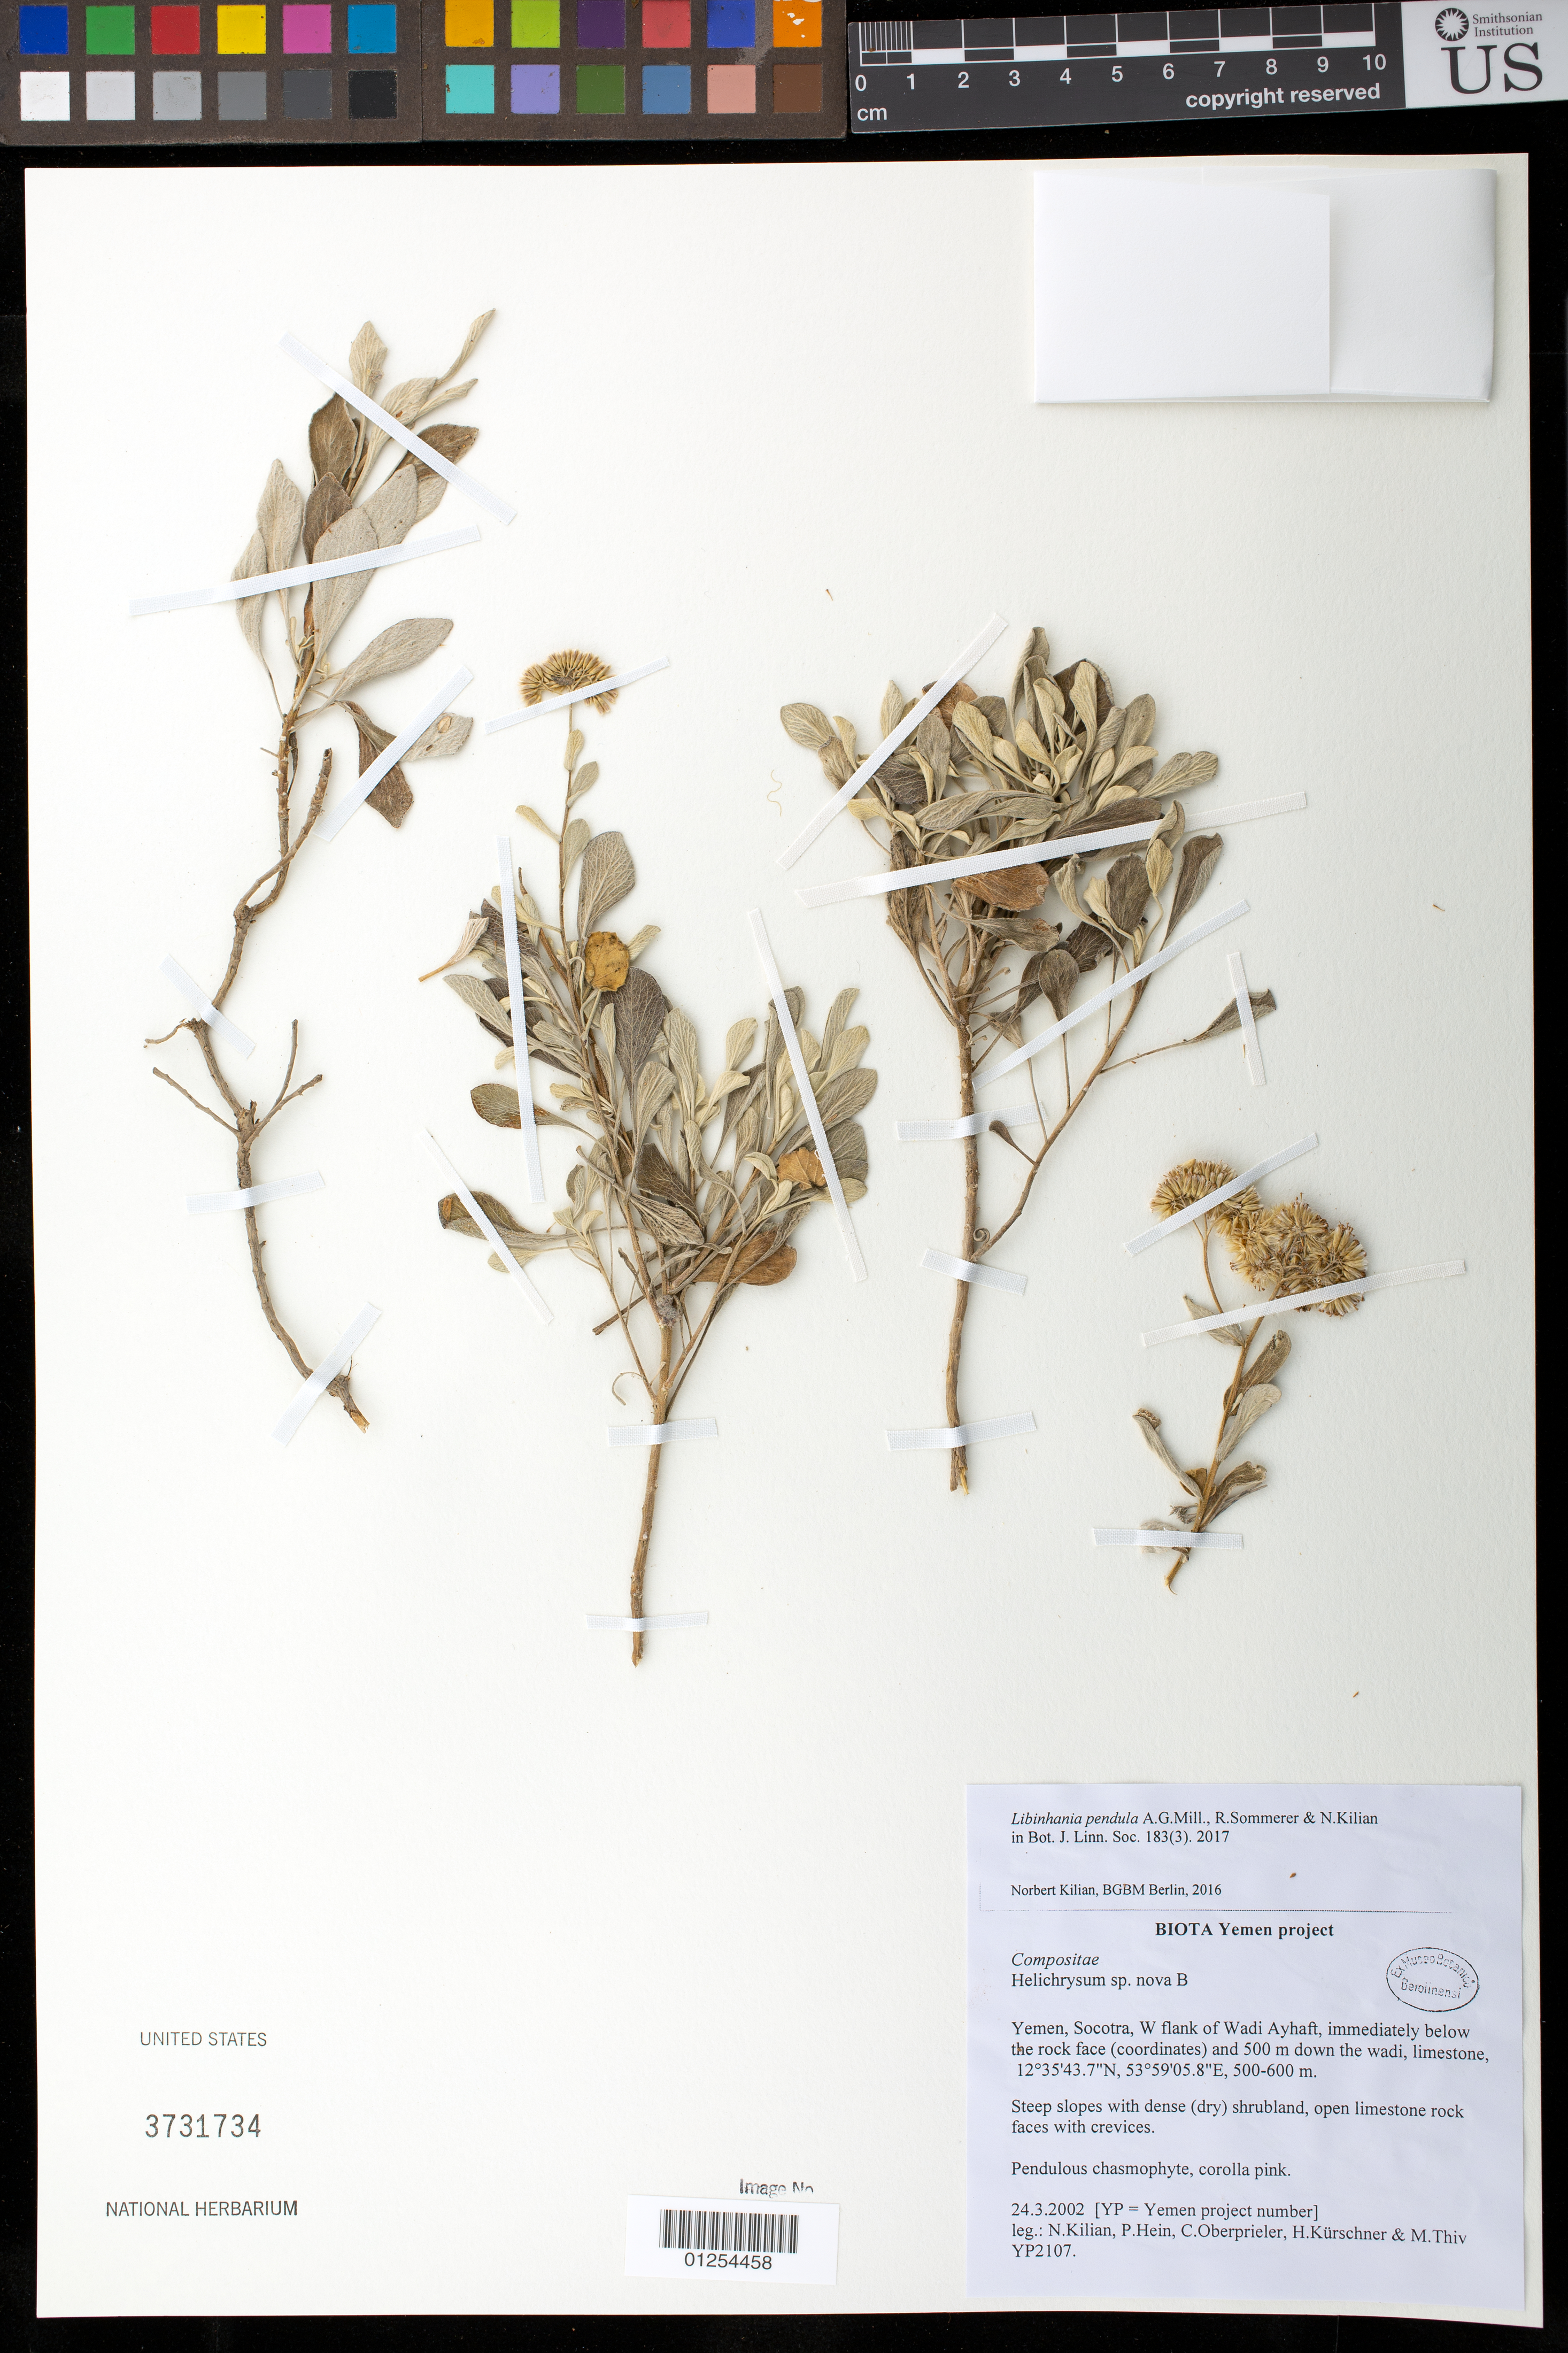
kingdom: Plantae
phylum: Tracheophyta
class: Magnoliopsida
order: Asterales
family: Asteraceae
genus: Libinhania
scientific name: Libinhania pendula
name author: A.G. Mill. et al.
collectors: P. Hein & C. Oberprieler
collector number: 2107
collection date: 2002-03-24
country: Yemen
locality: Yemen, Socotra, W flank of Wadi Ayhaft, immediately below the rock face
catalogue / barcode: US 3731734